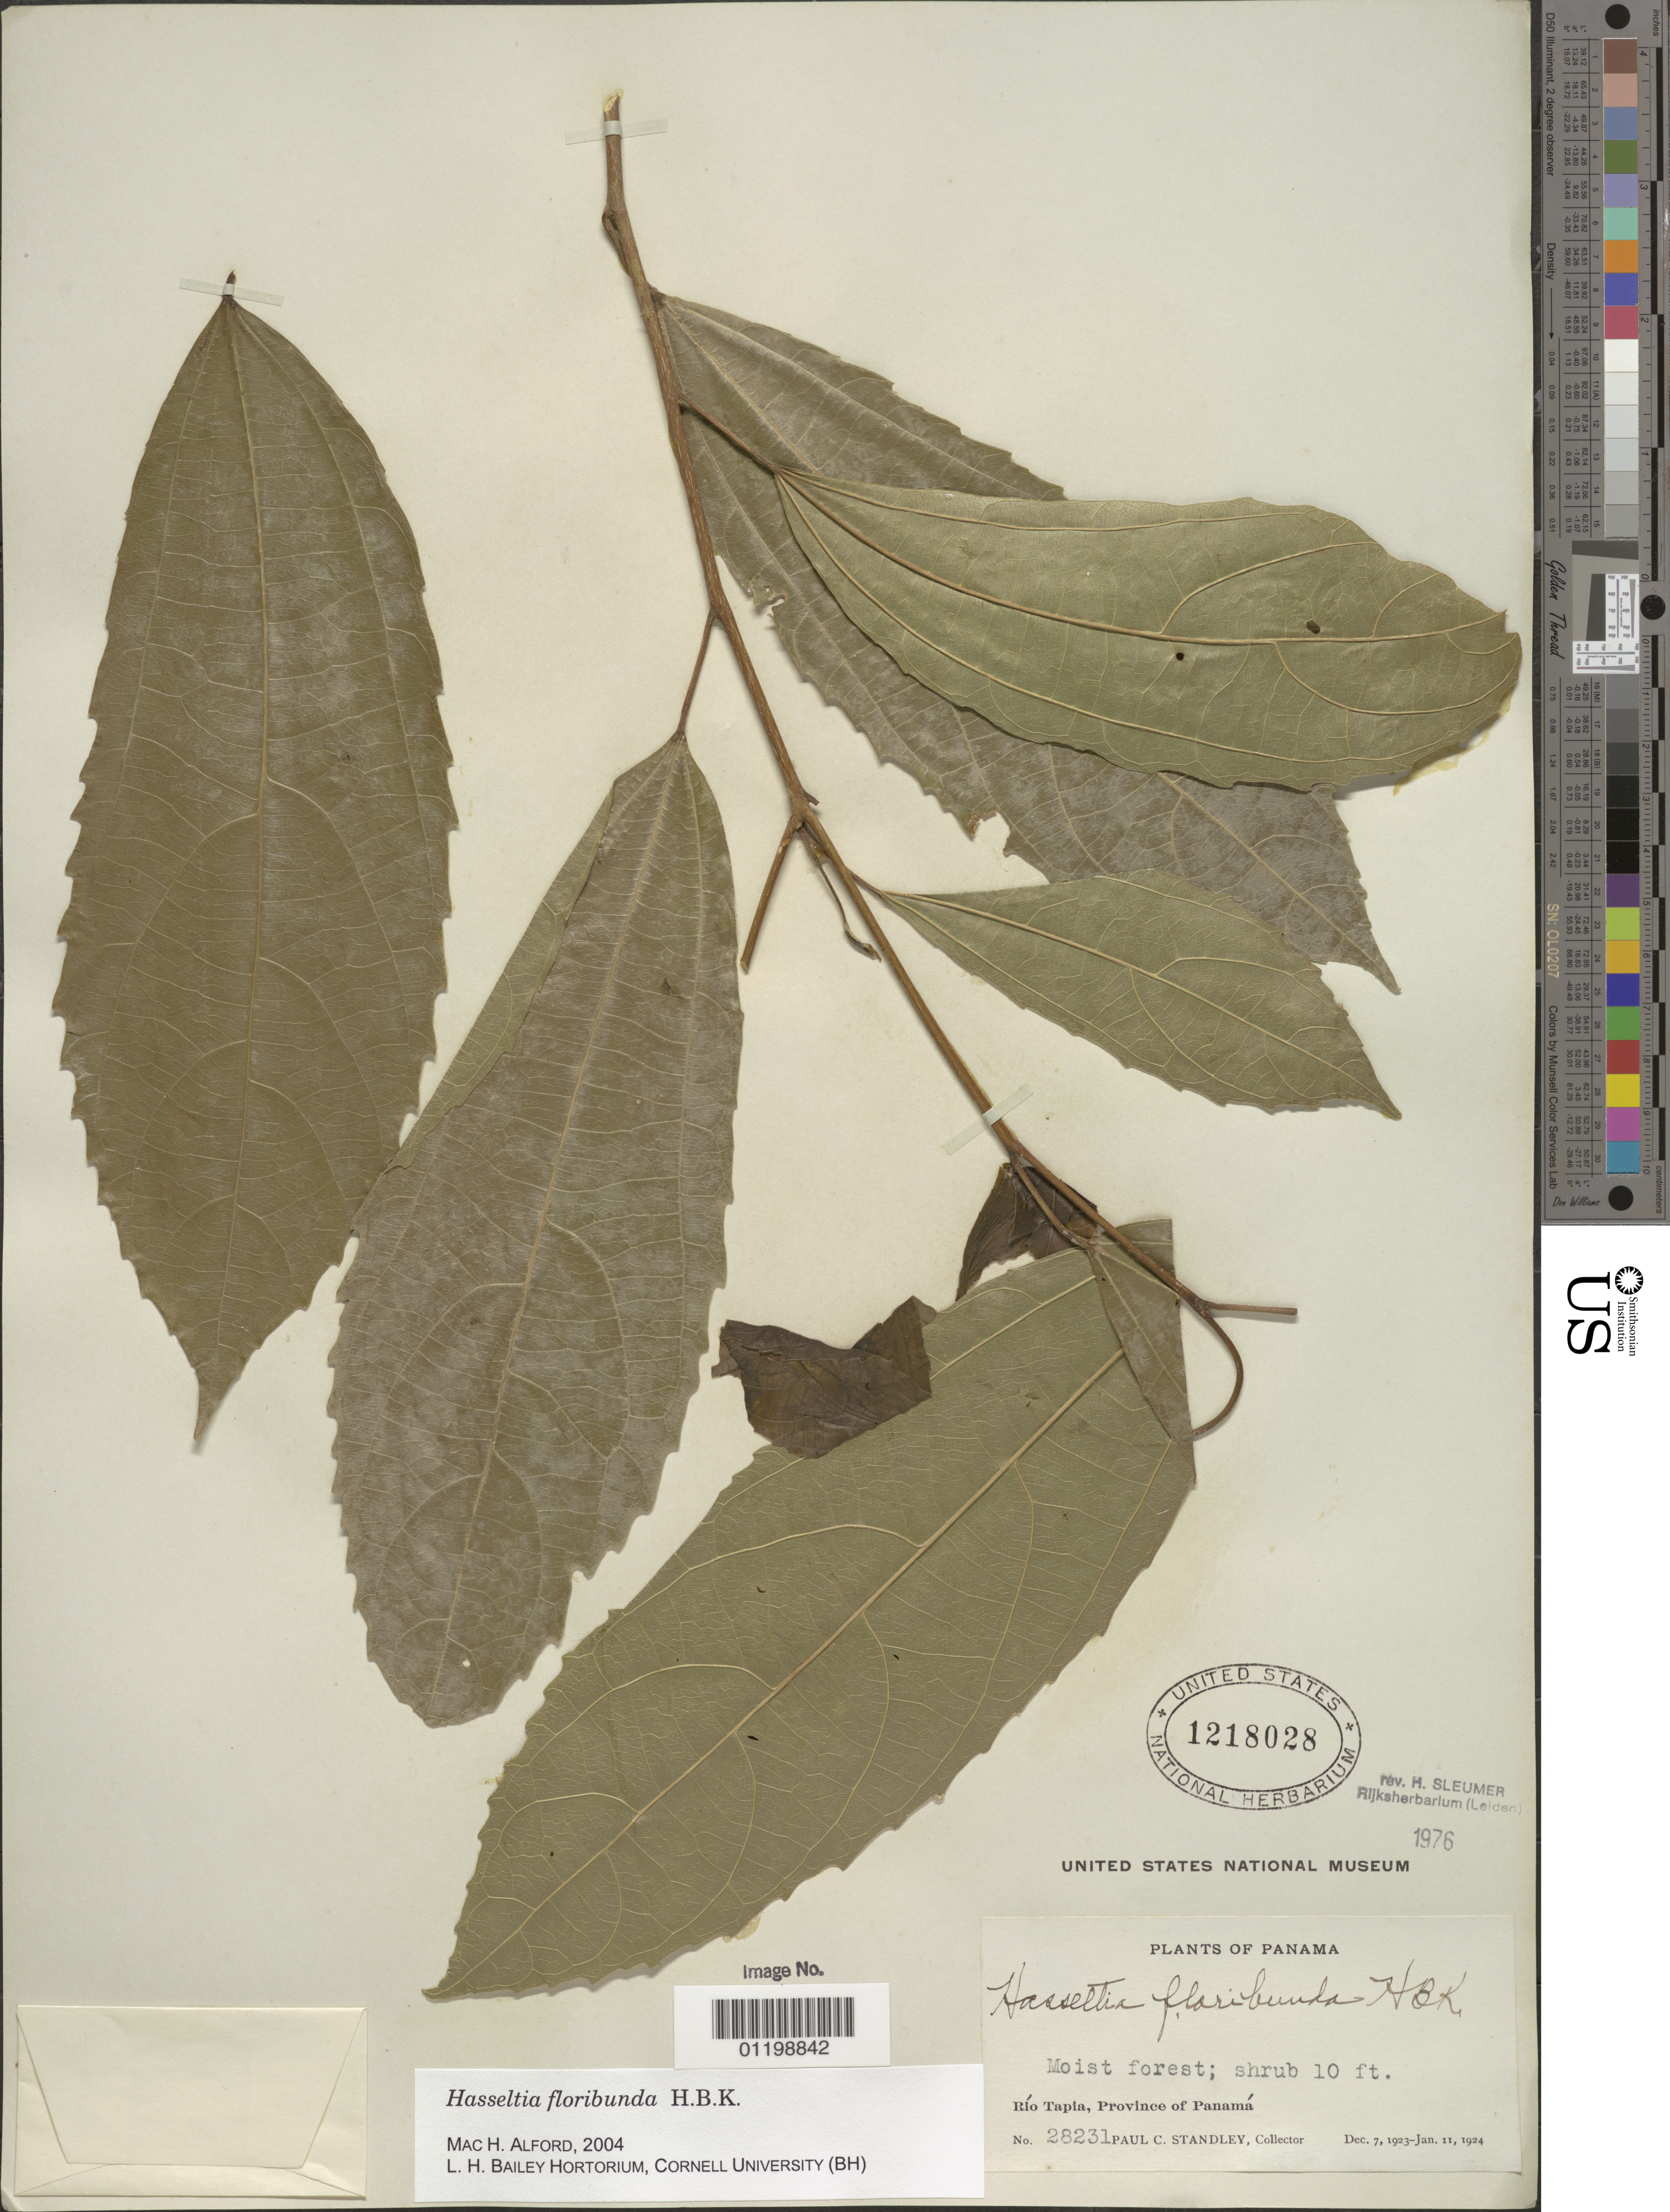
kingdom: Plantae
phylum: Tracheophyta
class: Magnoliopsida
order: Malpighiales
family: Salicaceae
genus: Hasseltia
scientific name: Hasseltia floribunda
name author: Kunth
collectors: P. C. Standley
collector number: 28231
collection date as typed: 07 Dec 1923 to 11 Jan 1924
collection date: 1923-12-07/1924-01-11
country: Panama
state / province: Panamá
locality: Rio Tapia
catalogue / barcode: US 1218028